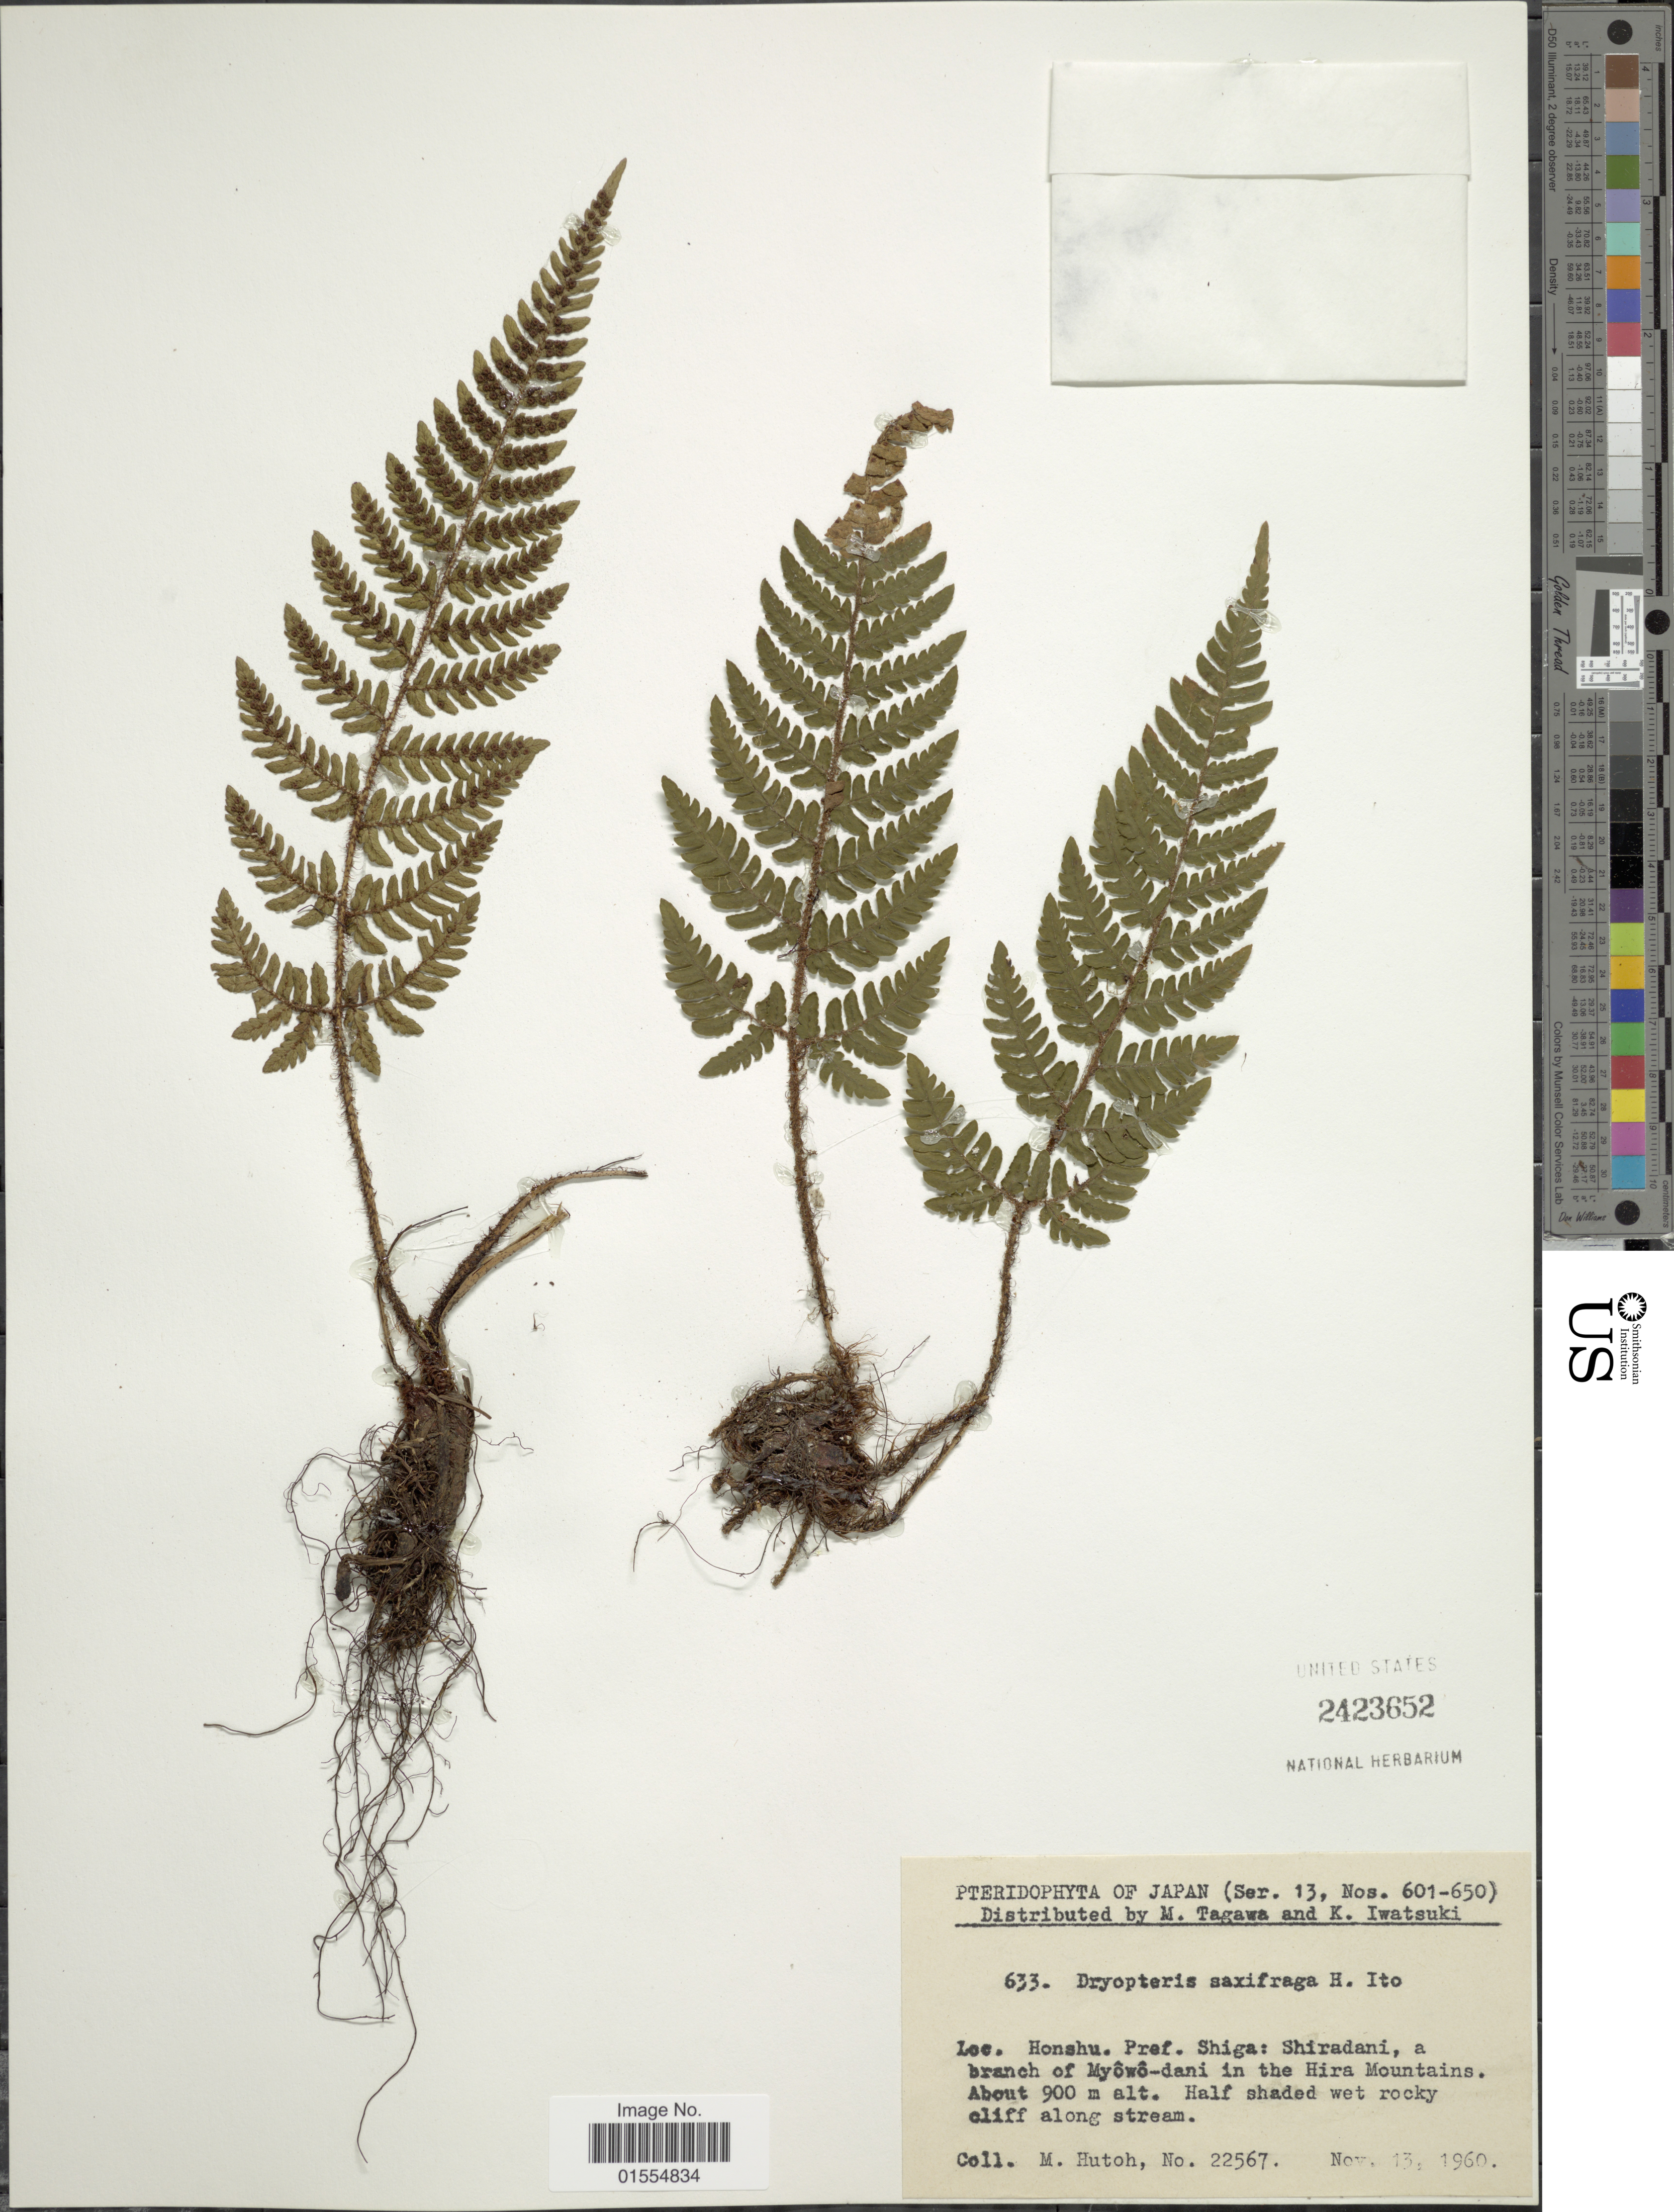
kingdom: Plantae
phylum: Tracheophyta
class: Polypodiopsida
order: Polypodiales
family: Dryopteridaceae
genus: Dryopteris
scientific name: Dryopteris saxifraga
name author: H. Itô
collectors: M. Hutoh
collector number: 22567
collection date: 1960-11-13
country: Japan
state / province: Siga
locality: Honshu. Pref. Shiga: Shiradani, a branch of Myowo-dani in the Hira Mountains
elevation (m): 900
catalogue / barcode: US 2423652